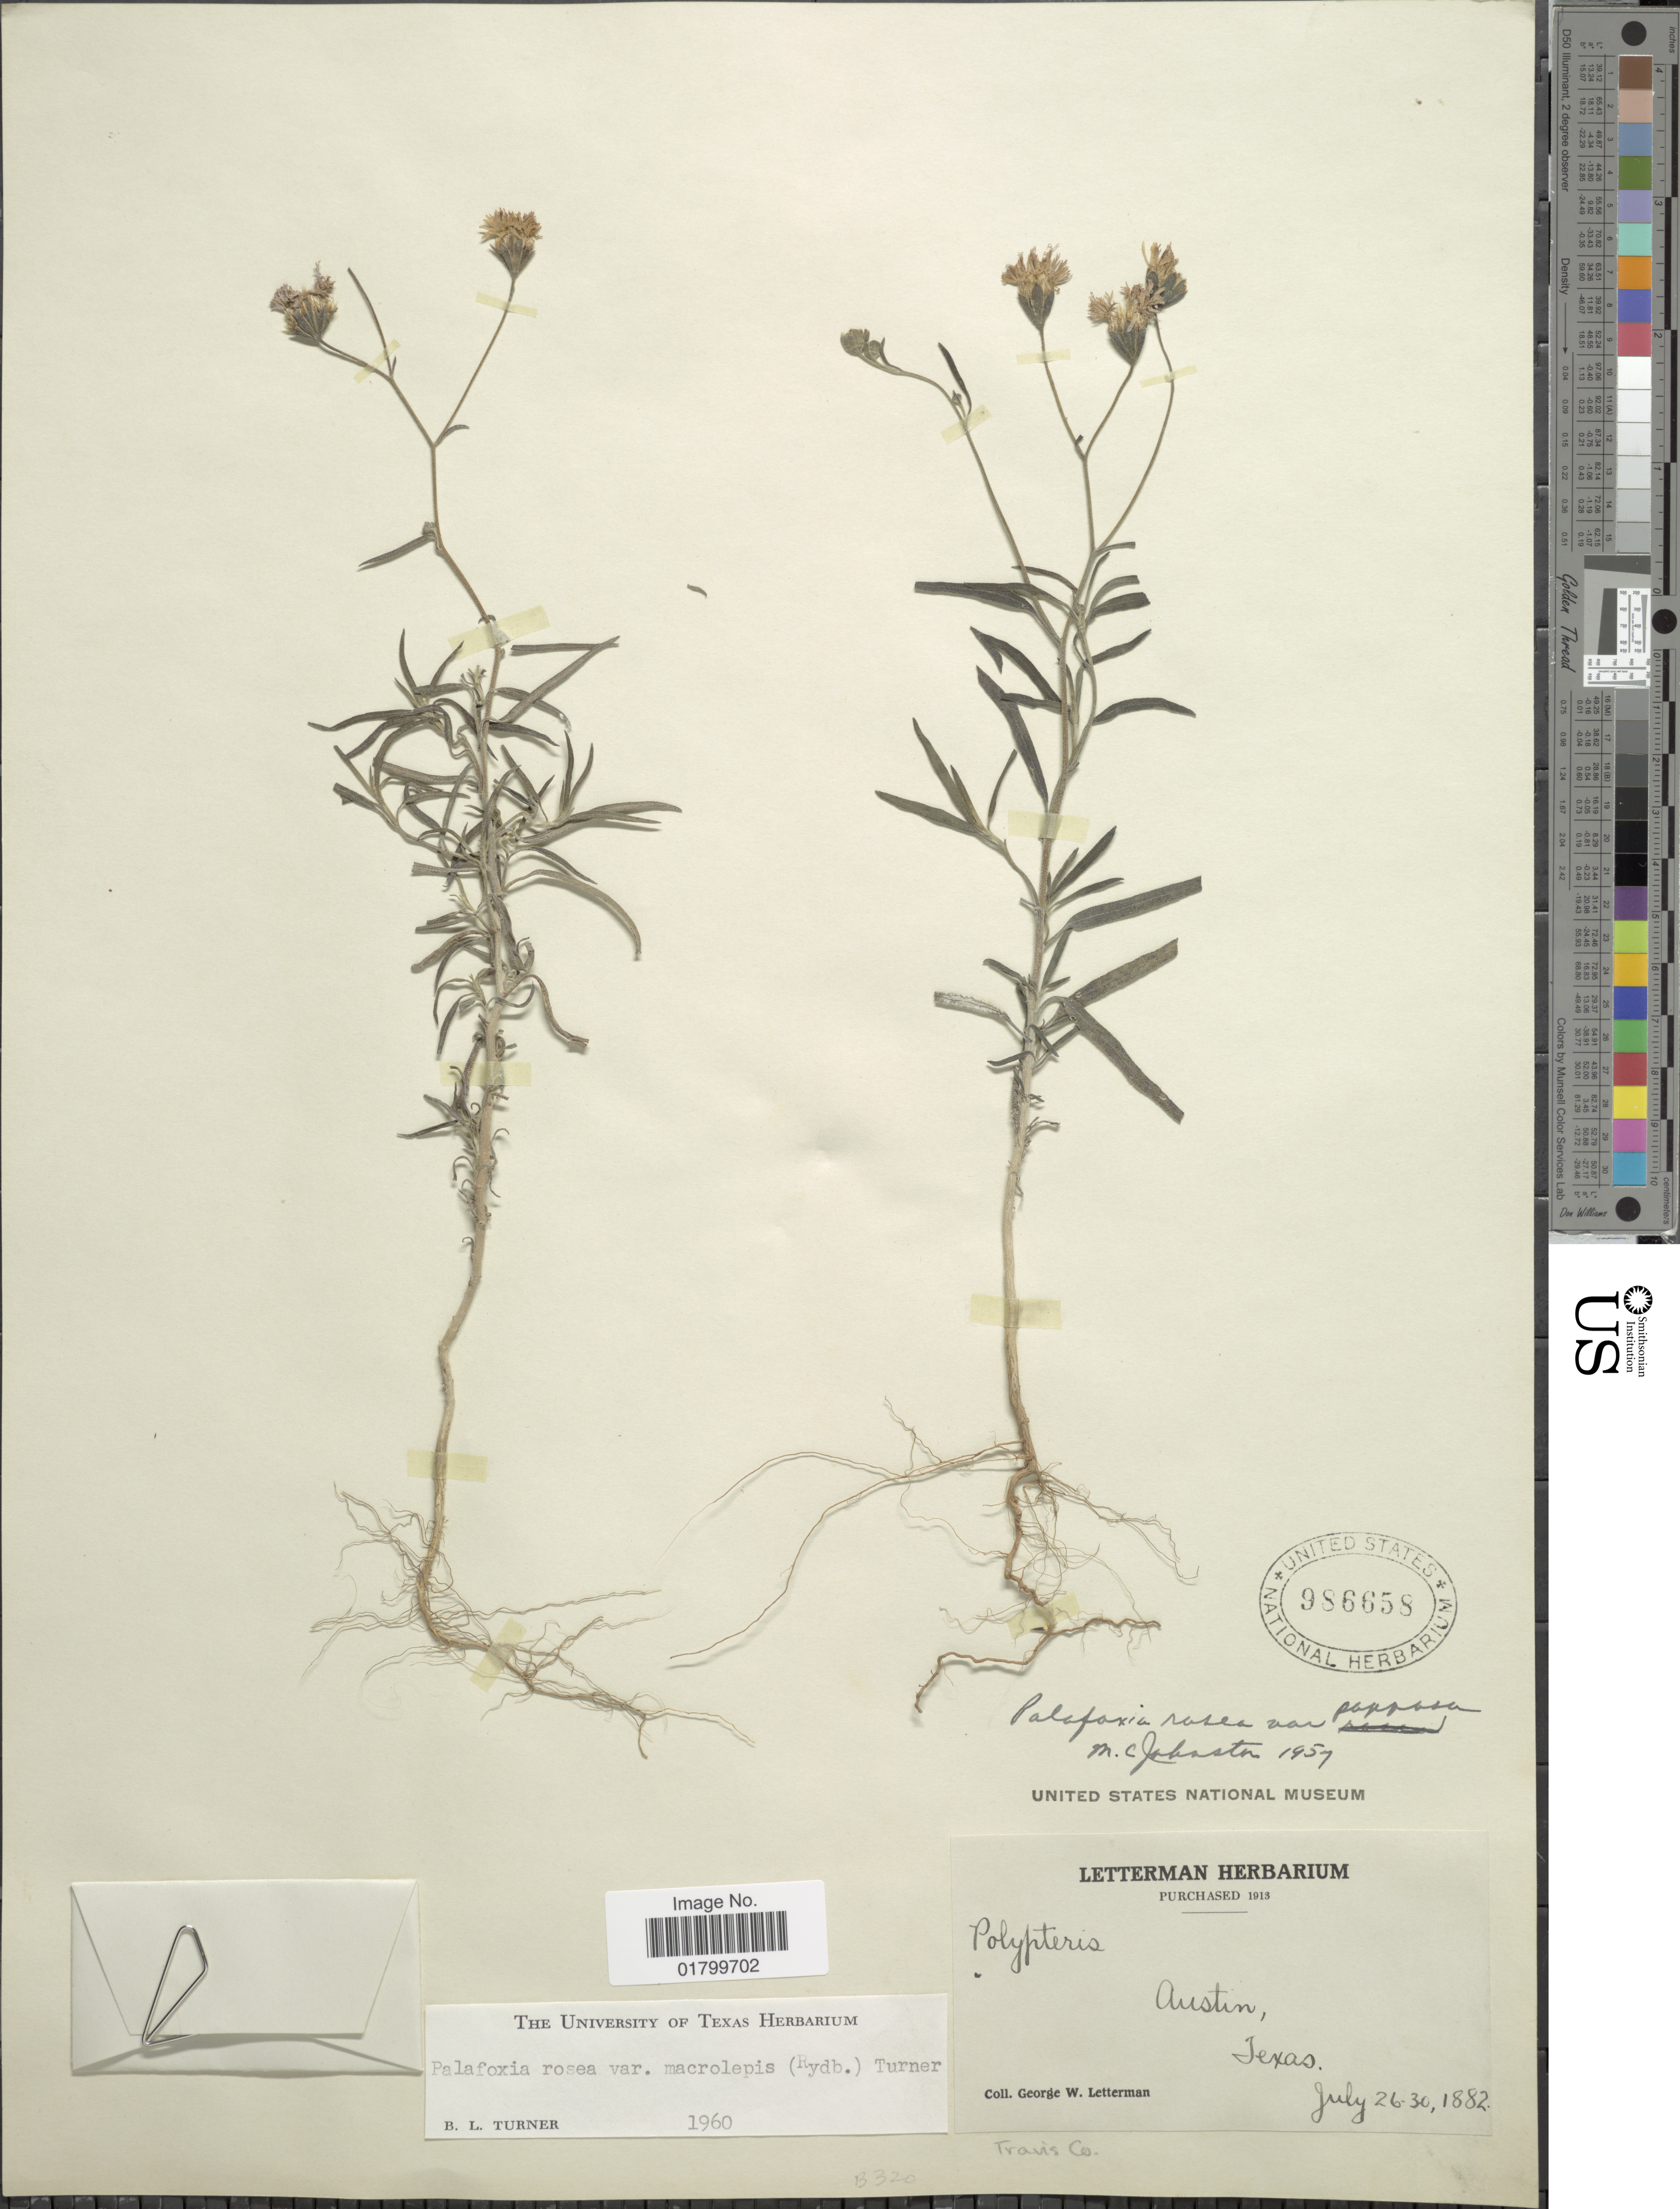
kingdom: Plantae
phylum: Tracheophyta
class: Magnoliopsida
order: Asterales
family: Asteraceae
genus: Palafoxia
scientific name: Palafoxia rosea var. macrolepis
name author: (Rydb.) B.L. Turner & M.I. Morris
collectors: G. W. Letterman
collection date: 1882-07-26/1882-07-30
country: United States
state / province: Texas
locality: Austin, Texas, Travis Co.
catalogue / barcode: US 986658